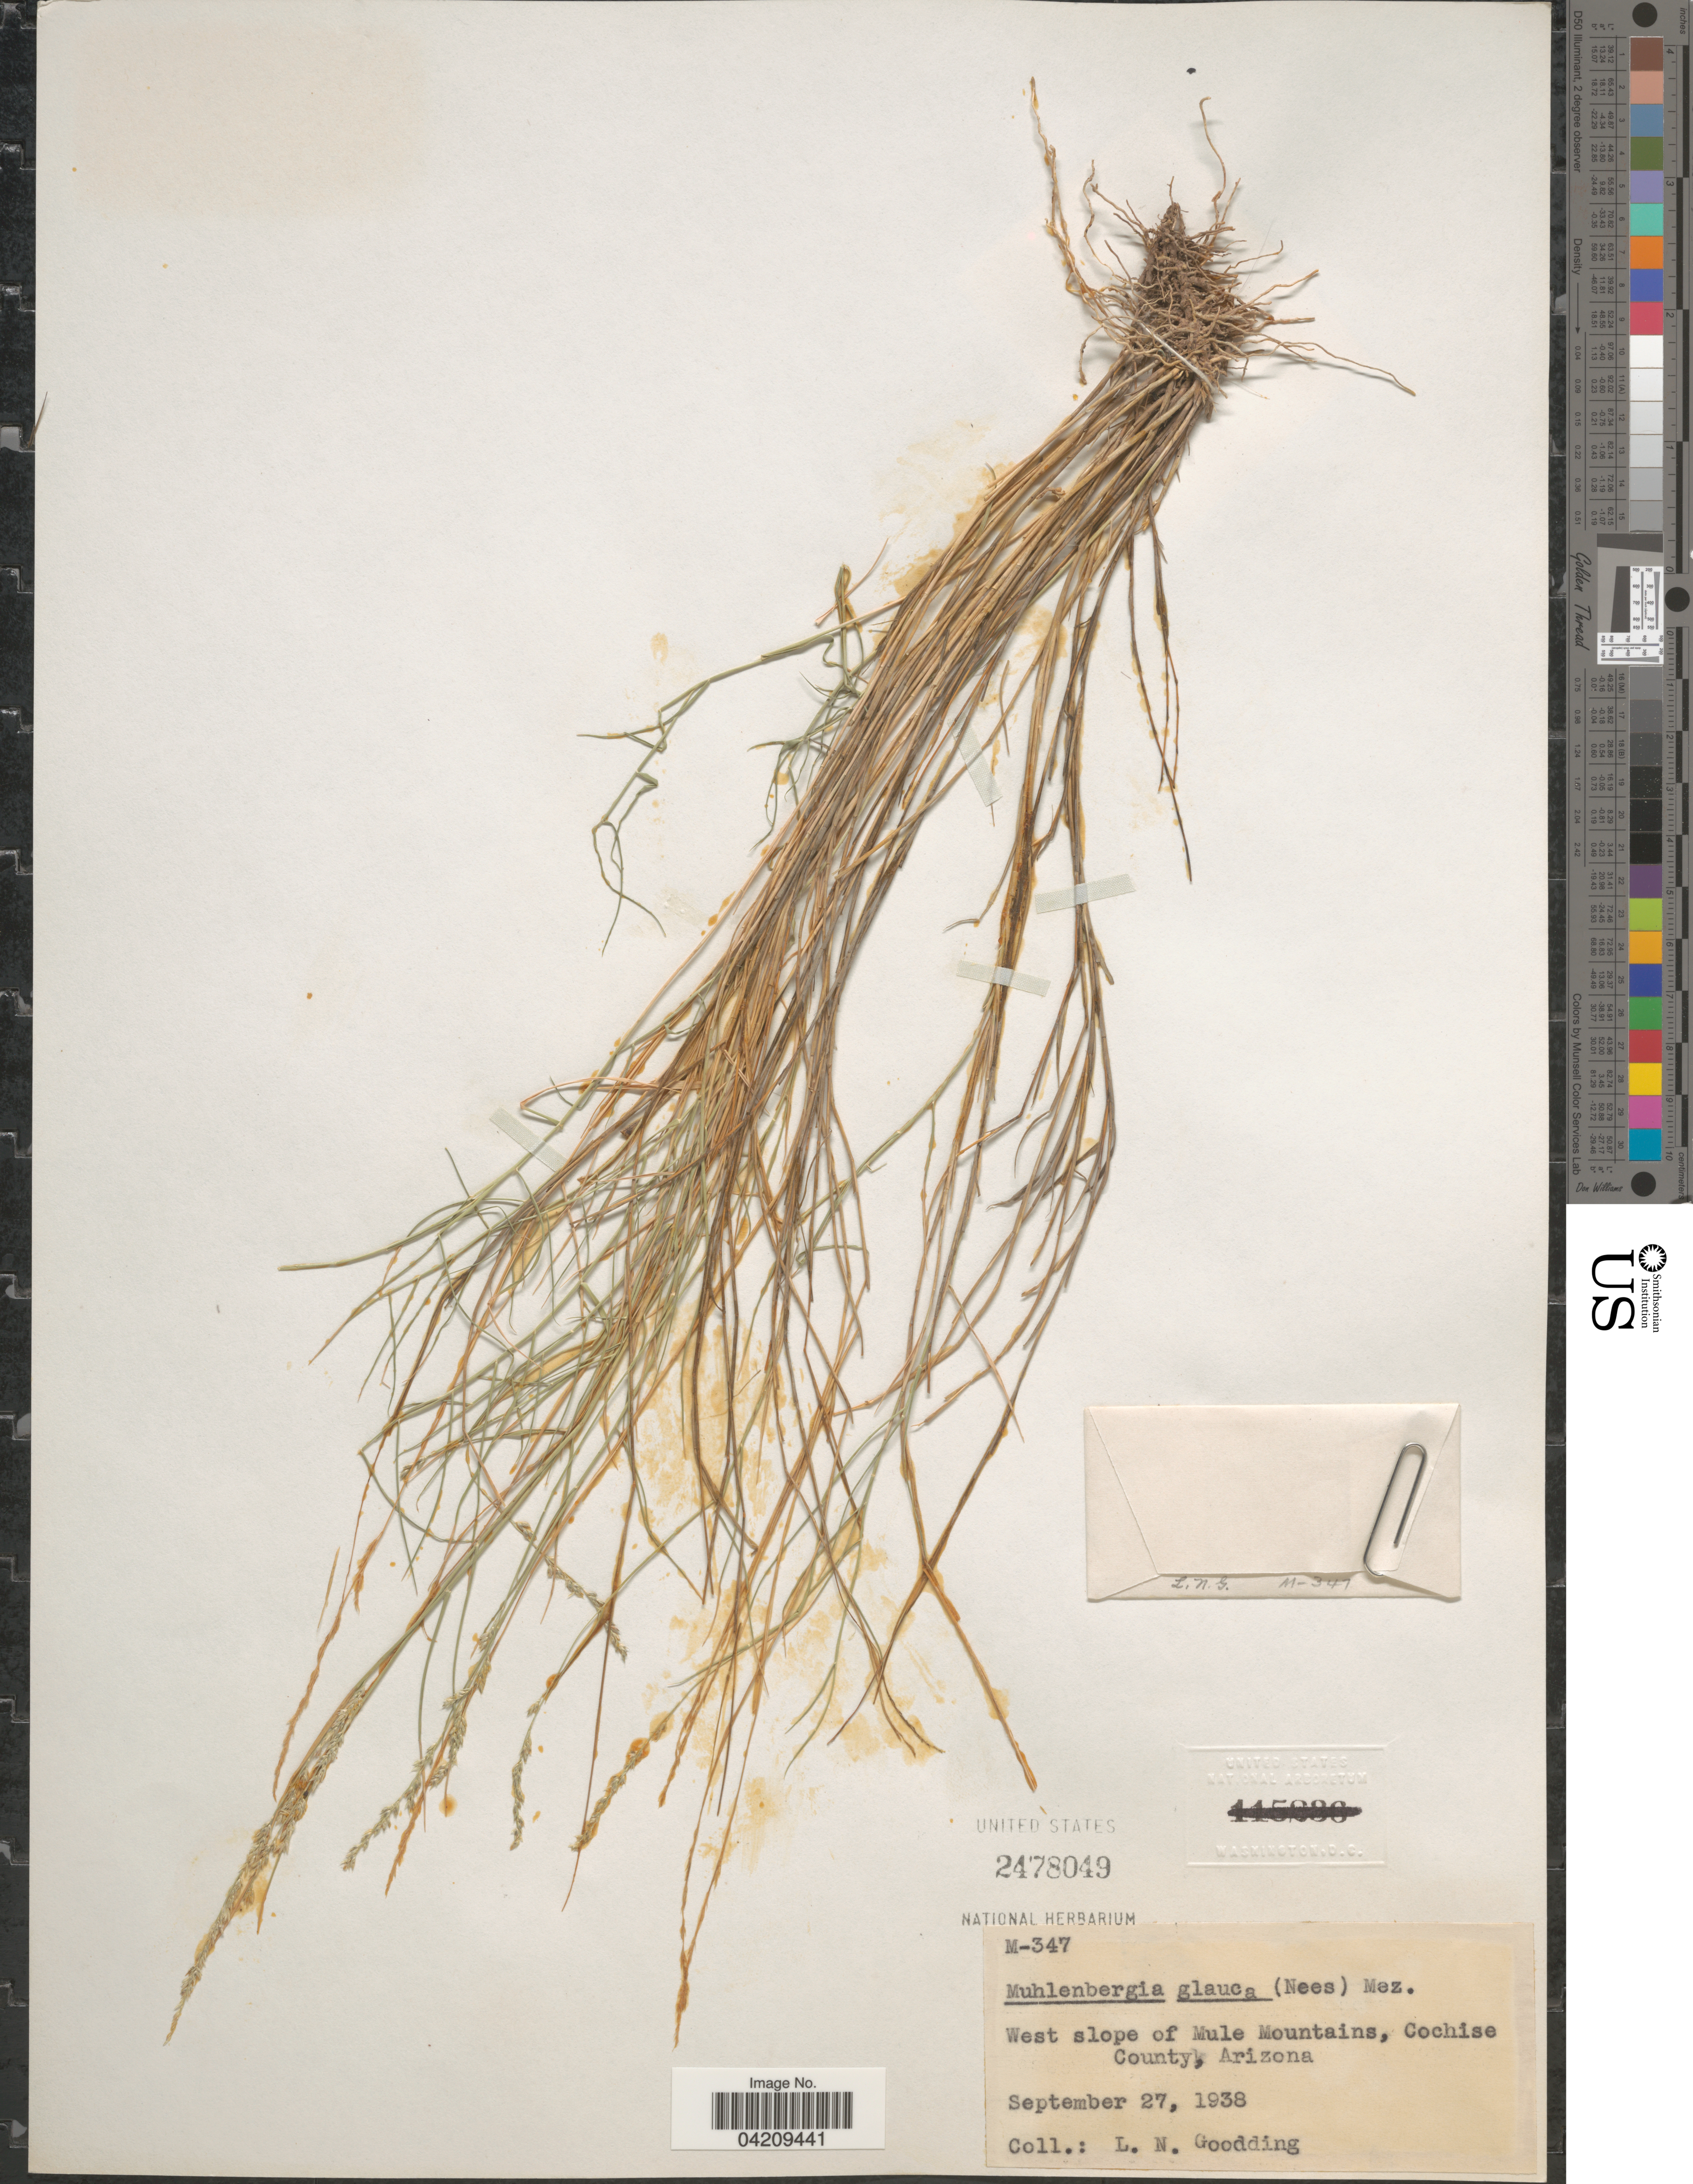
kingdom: Plantae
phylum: Tracheophyta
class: Liliopsida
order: Poales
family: Poaceae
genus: Muhlenbergia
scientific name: Muhlenbergia glauca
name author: (Nees) Mez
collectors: L. N. Goodding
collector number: M-347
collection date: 1938-09-27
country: United States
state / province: Arizona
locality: West slope of Mule Mountains, Cochise County.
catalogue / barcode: US 2478049